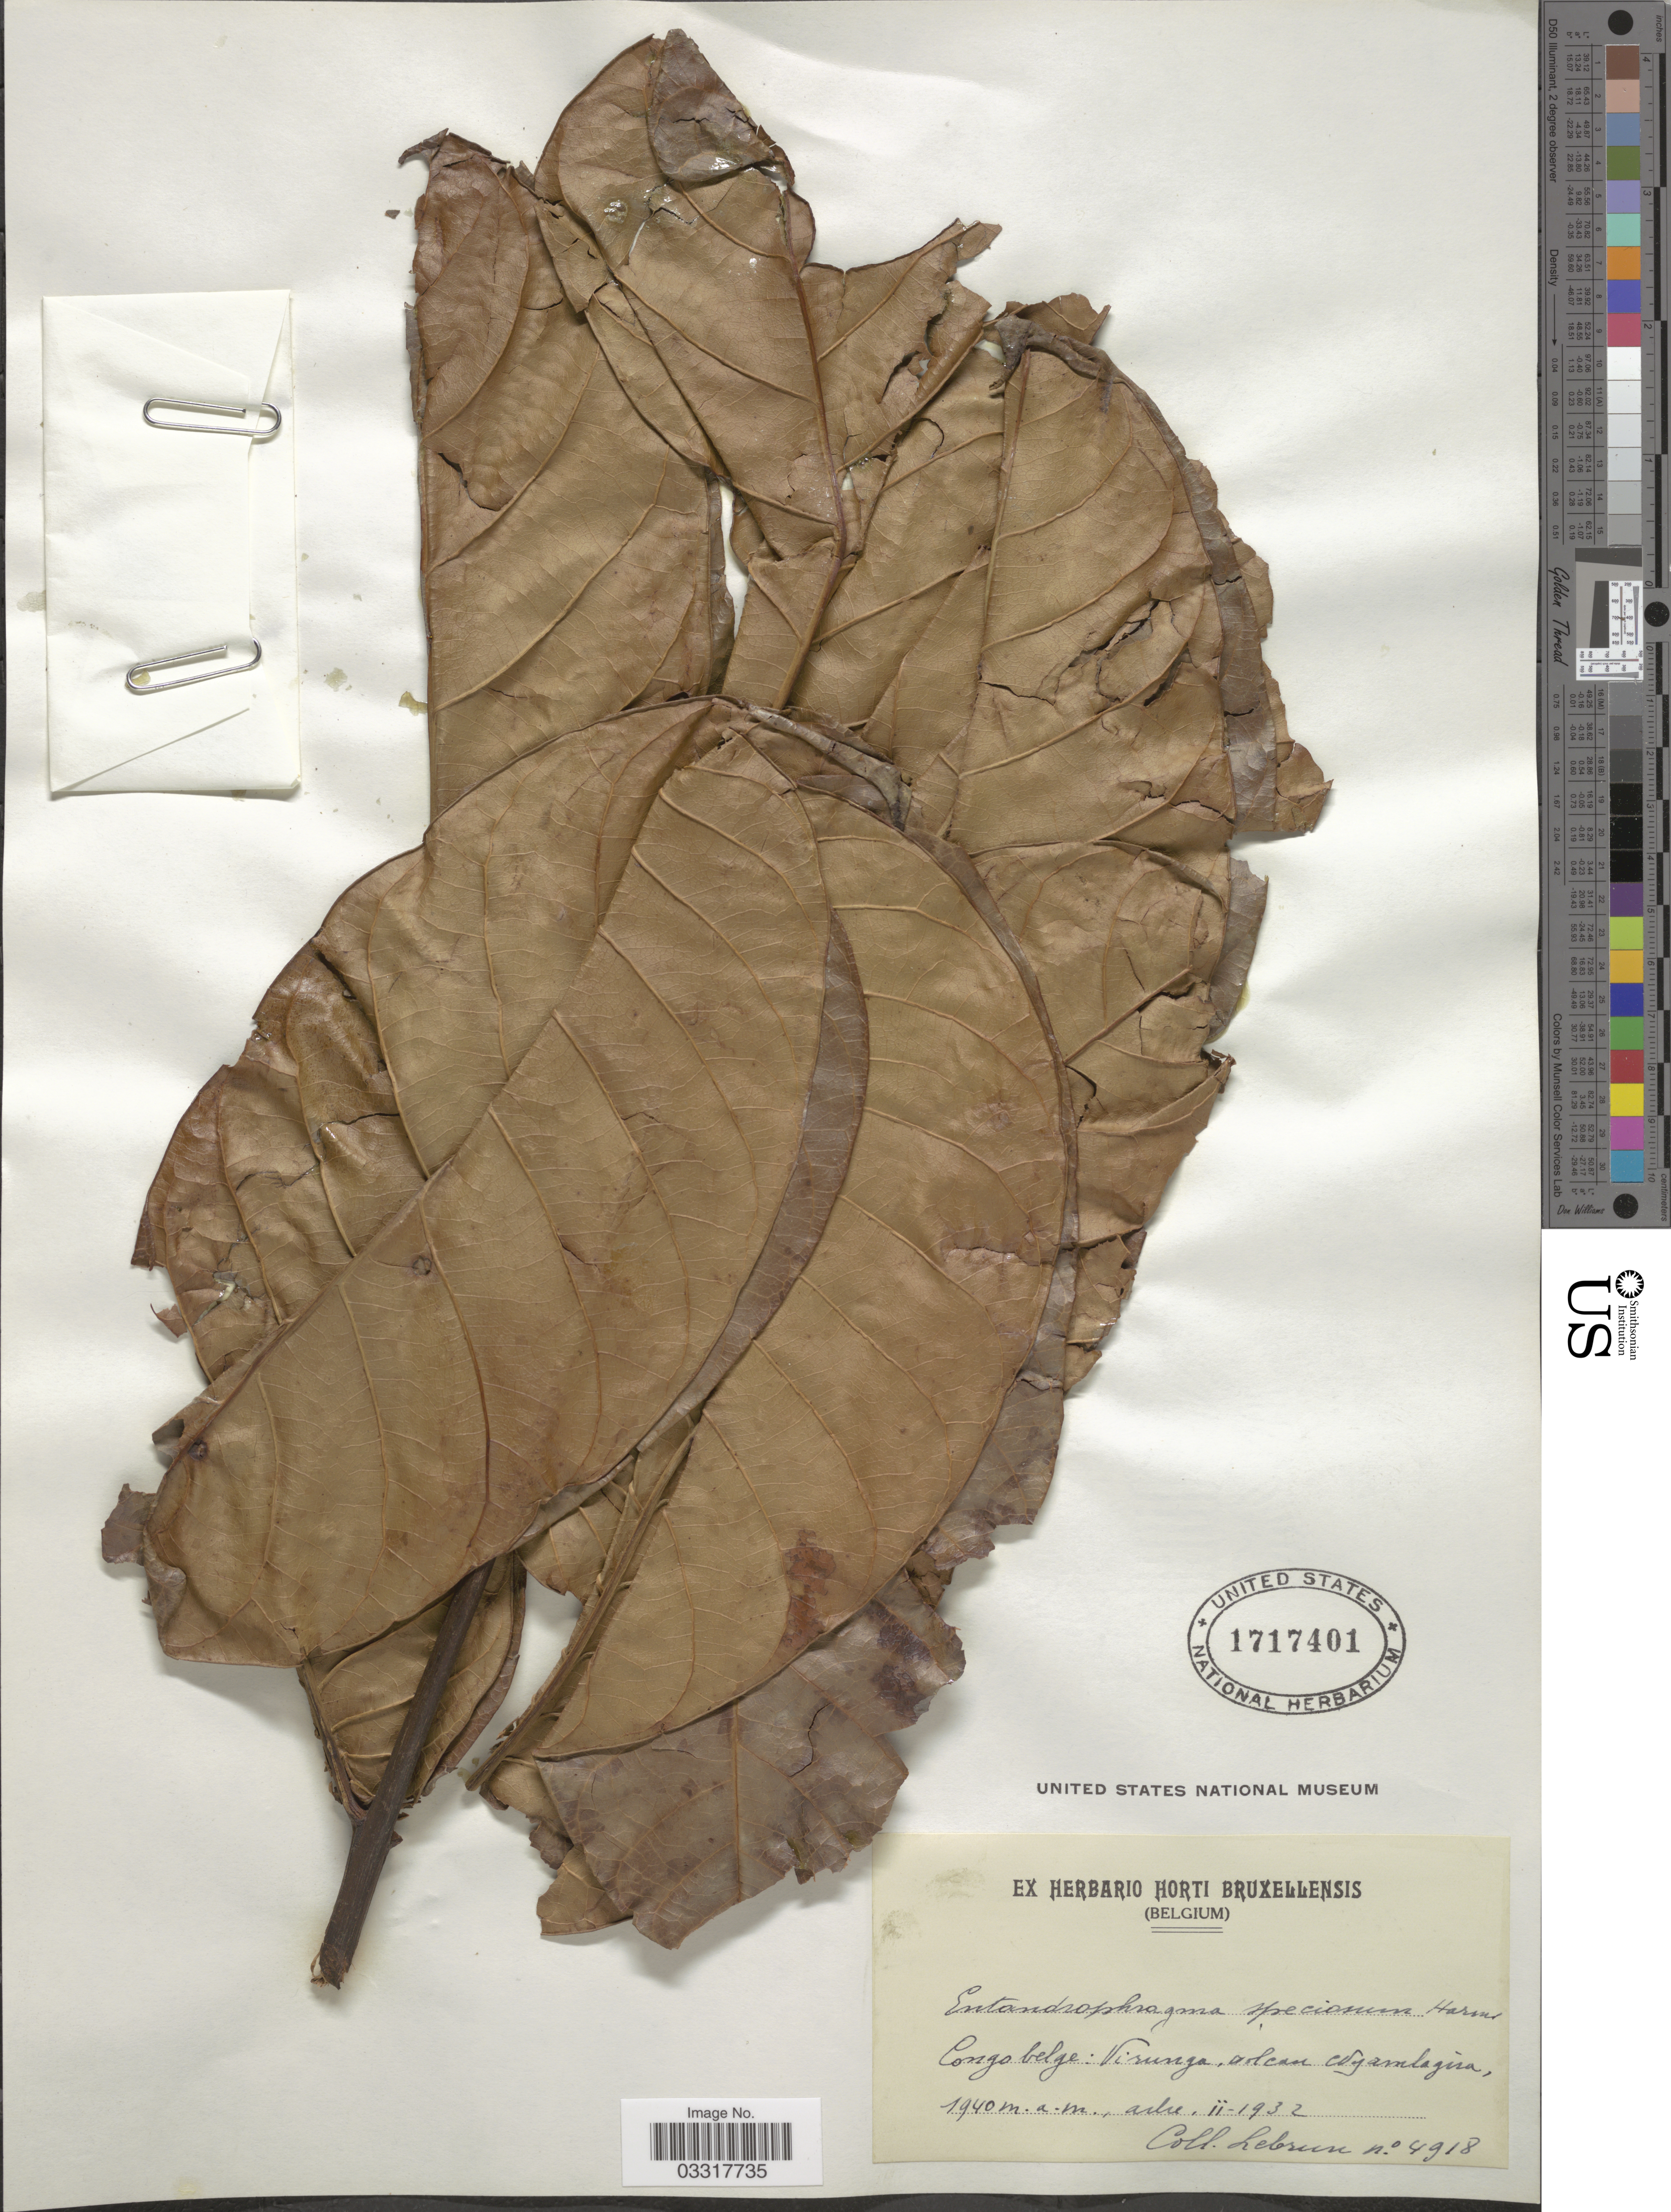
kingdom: Plantae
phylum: Tracheophyta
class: Magnoliopsida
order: Sapindales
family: Meliaceae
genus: Entandrophragma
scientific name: Entandrophragma speciosum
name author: Harms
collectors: J.A. Lebrun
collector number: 4918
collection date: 1932-02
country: Congo, Democratic Republic of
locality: Congo Belge: Virunga, volcan Nyamlagira.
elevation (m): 1940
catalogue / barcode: US 1717401